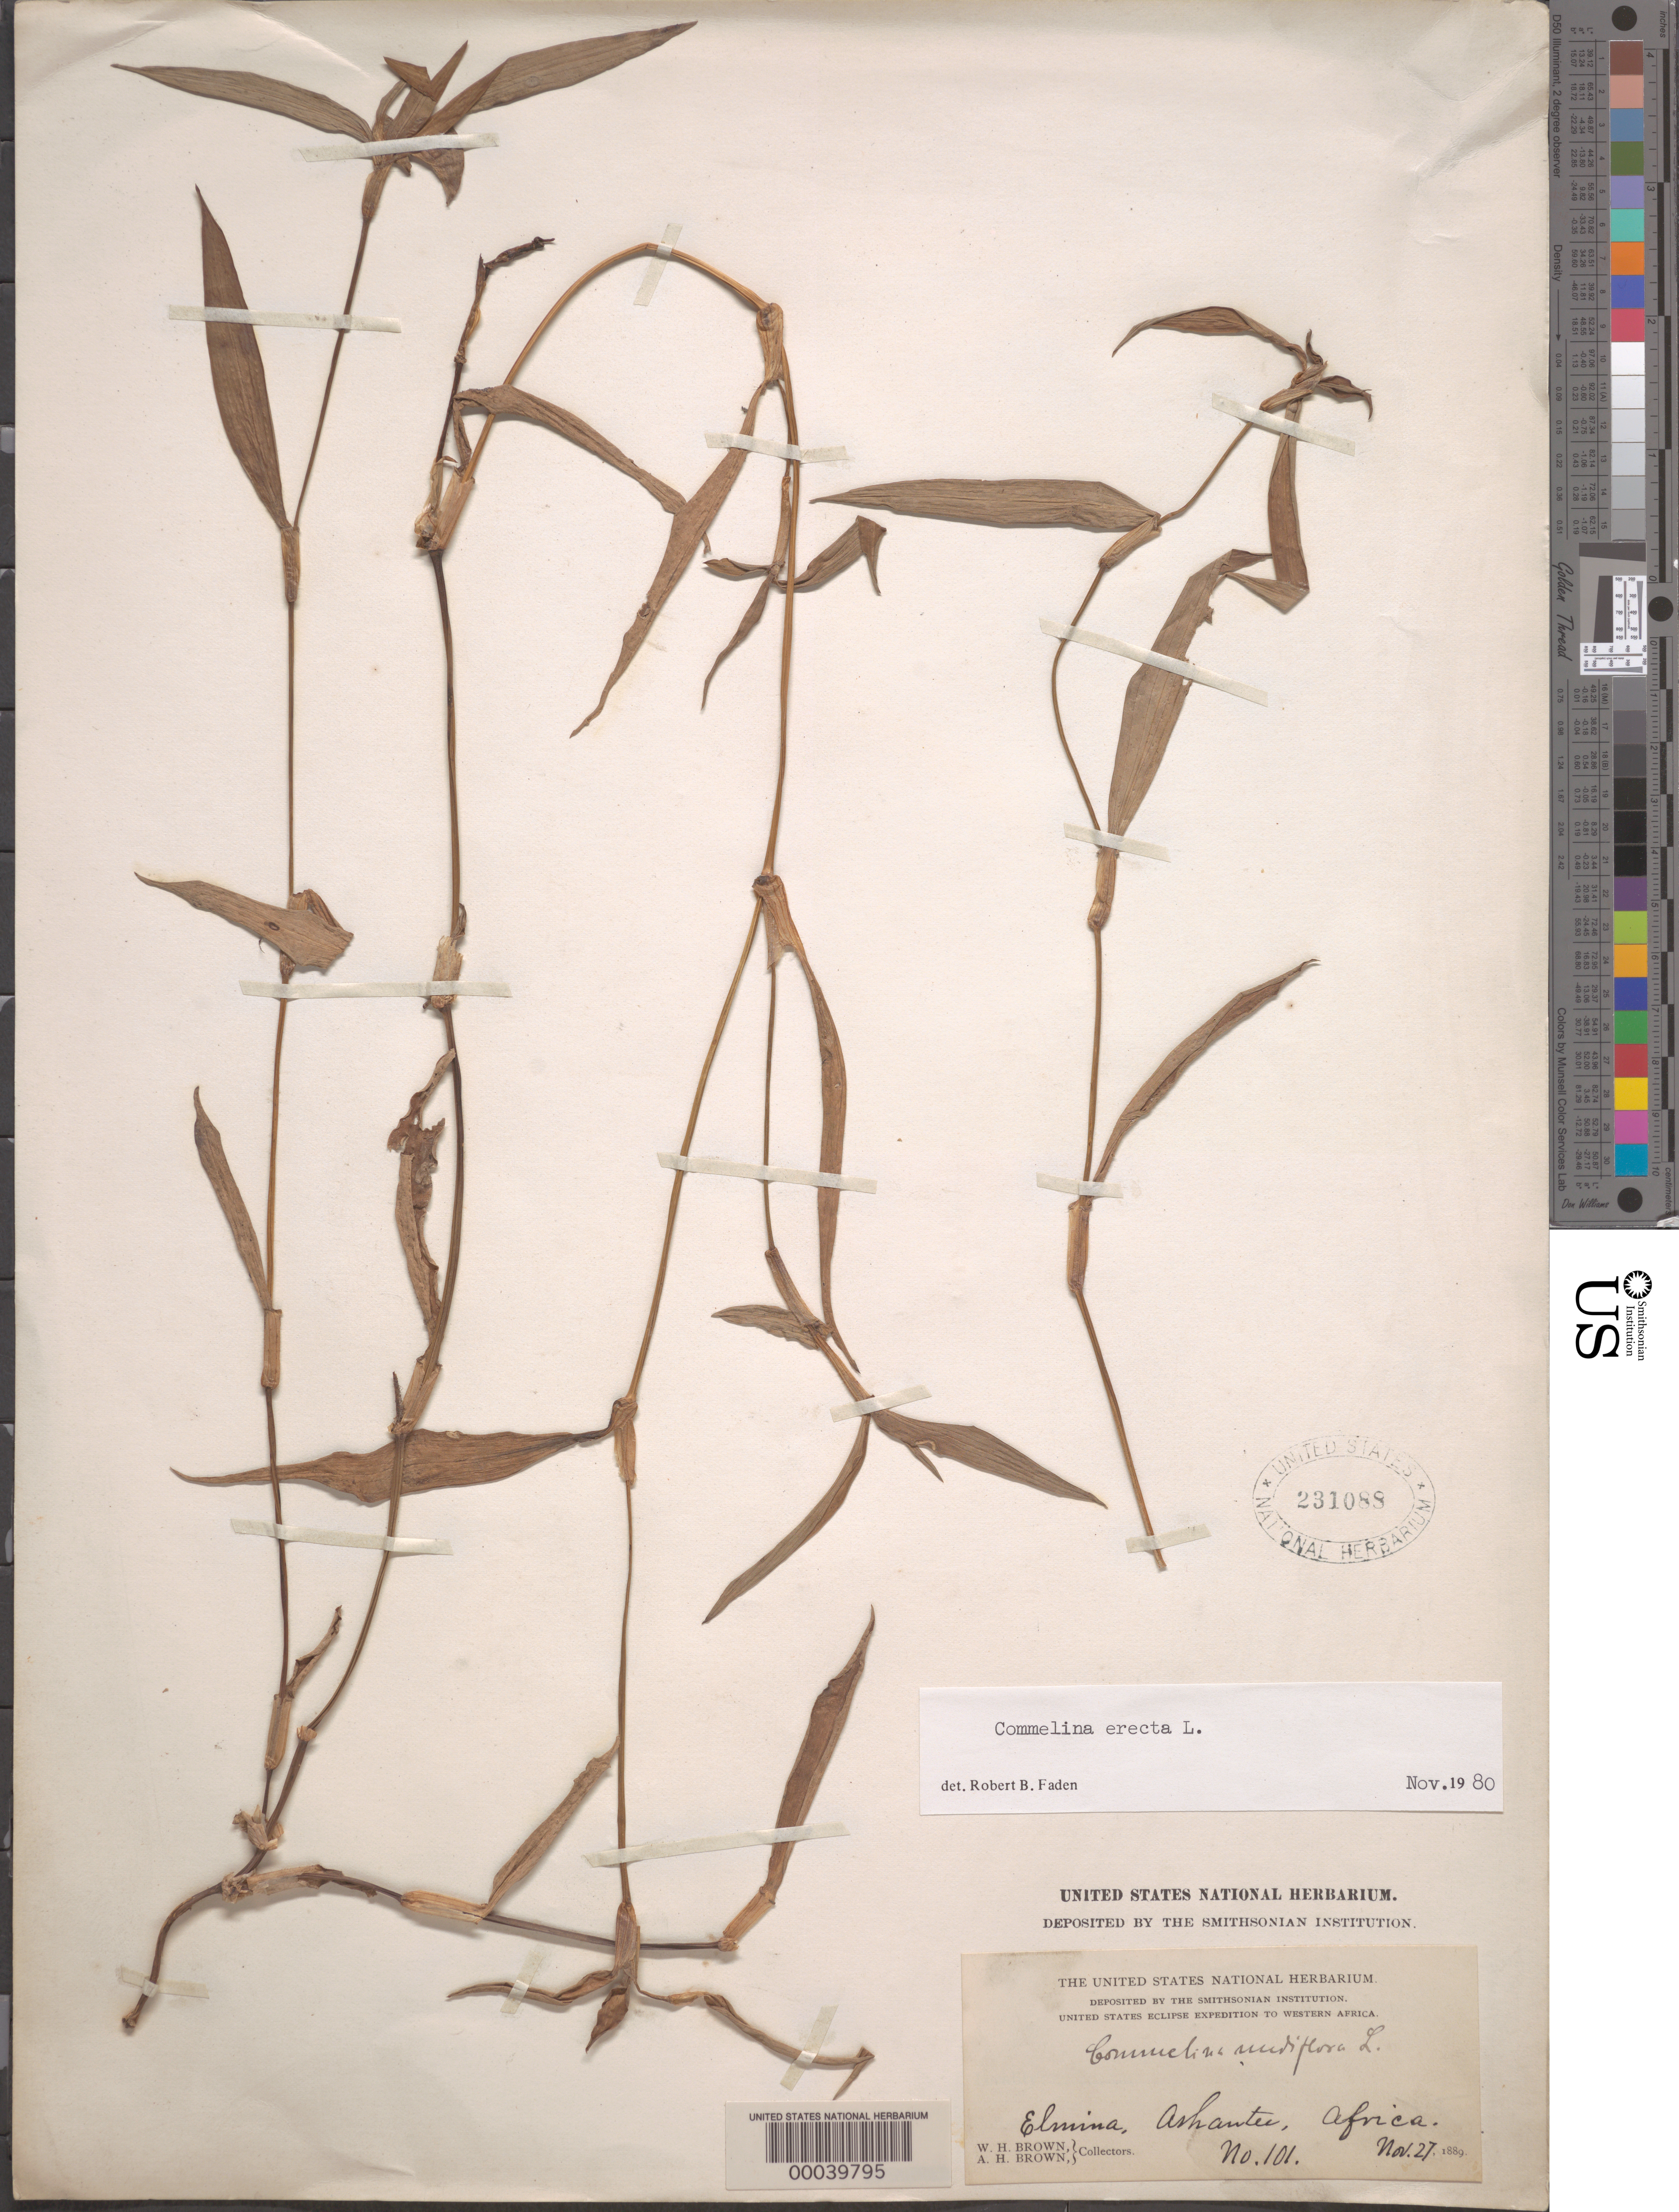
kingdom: Plantae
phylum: Tracheophyta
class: Liliopsida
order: Commelinales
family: Commelinaceae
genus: Commelina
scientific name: Commelina erecta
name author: L.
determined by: Faden, Robert B., (US), Smithsonian Institution - National Museum of Natural History (UNITED STATES)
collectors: W. H. Brown & A. H. Brown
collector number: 101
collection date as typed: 27 Nov 1889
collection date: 1889-11-27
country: Ghana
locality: Elmina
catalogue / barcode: US 231088